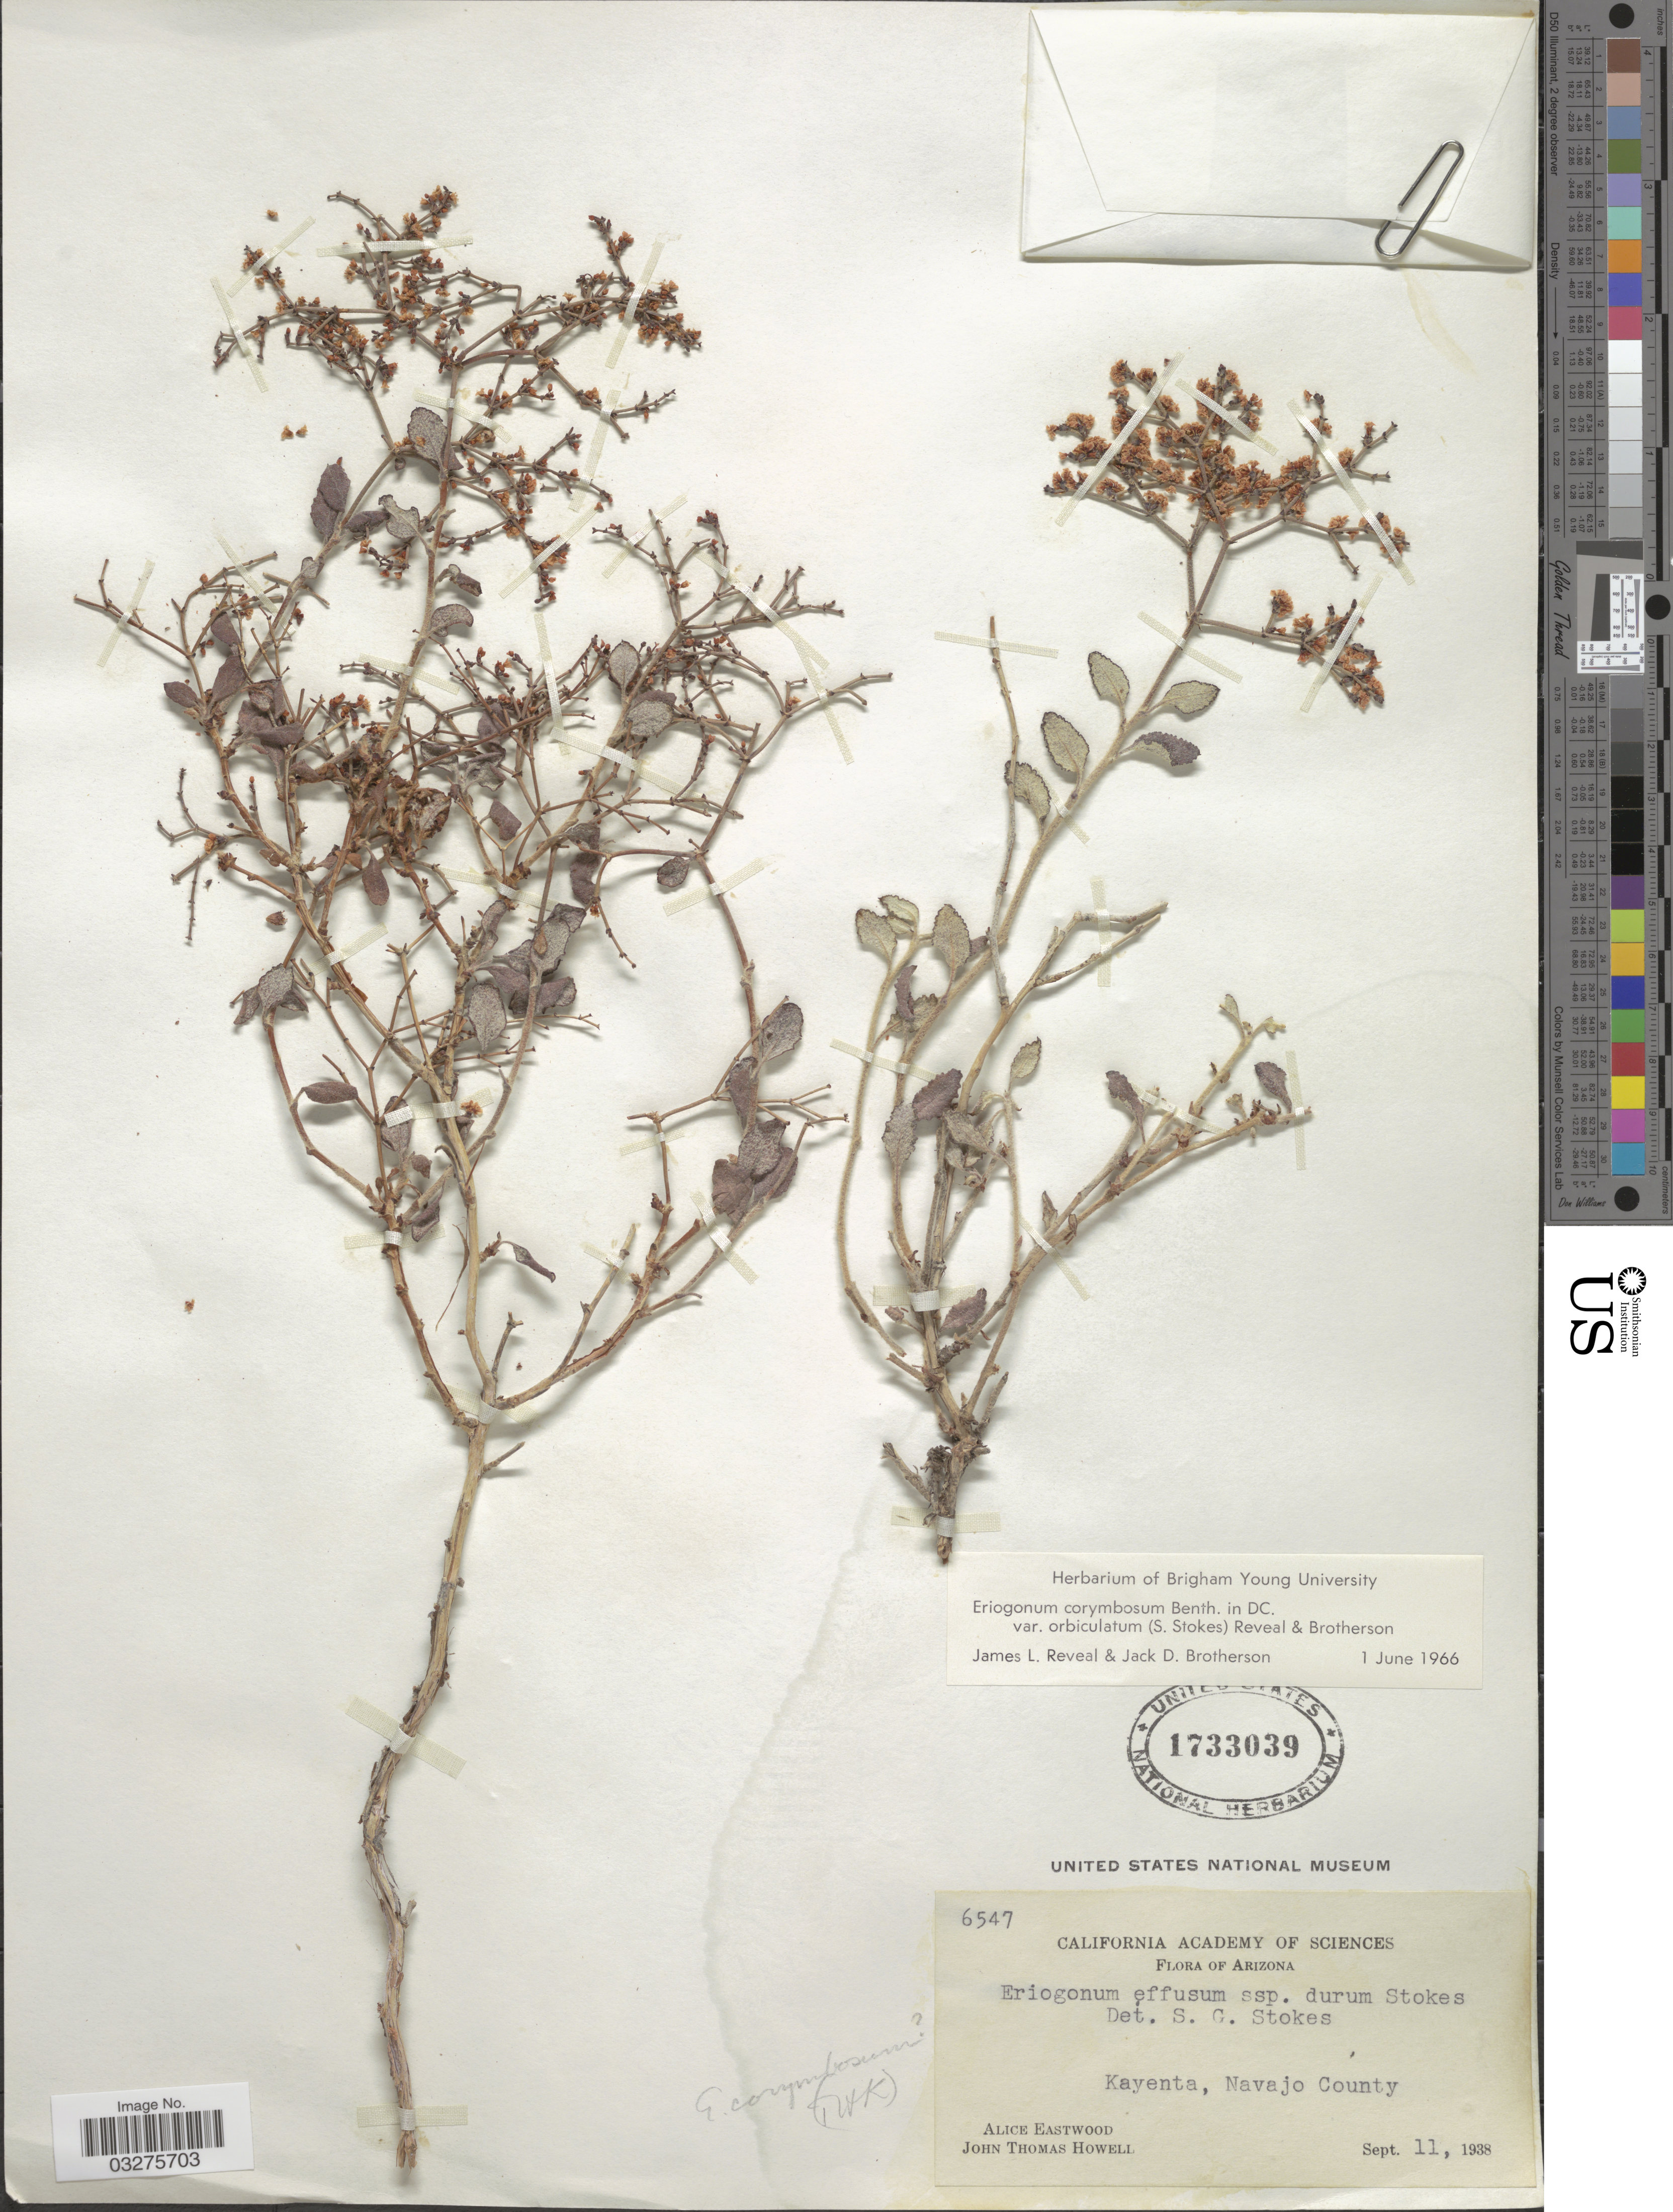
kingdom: Plantae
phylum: Tracheophyta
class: Magnoliopsida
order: Caryophyllales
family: Polygonaceae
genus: Eriogonum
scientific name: Eriogonum corymbosum var. orbiculatum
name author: (S. Stokes) Reveal & Brotherson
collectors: A. Eastwood & J. T. Howell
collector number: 6547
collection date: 1938-09-11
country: United States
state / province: Arizona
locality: Kayenta, Navajo County.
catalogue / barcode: US 1733039